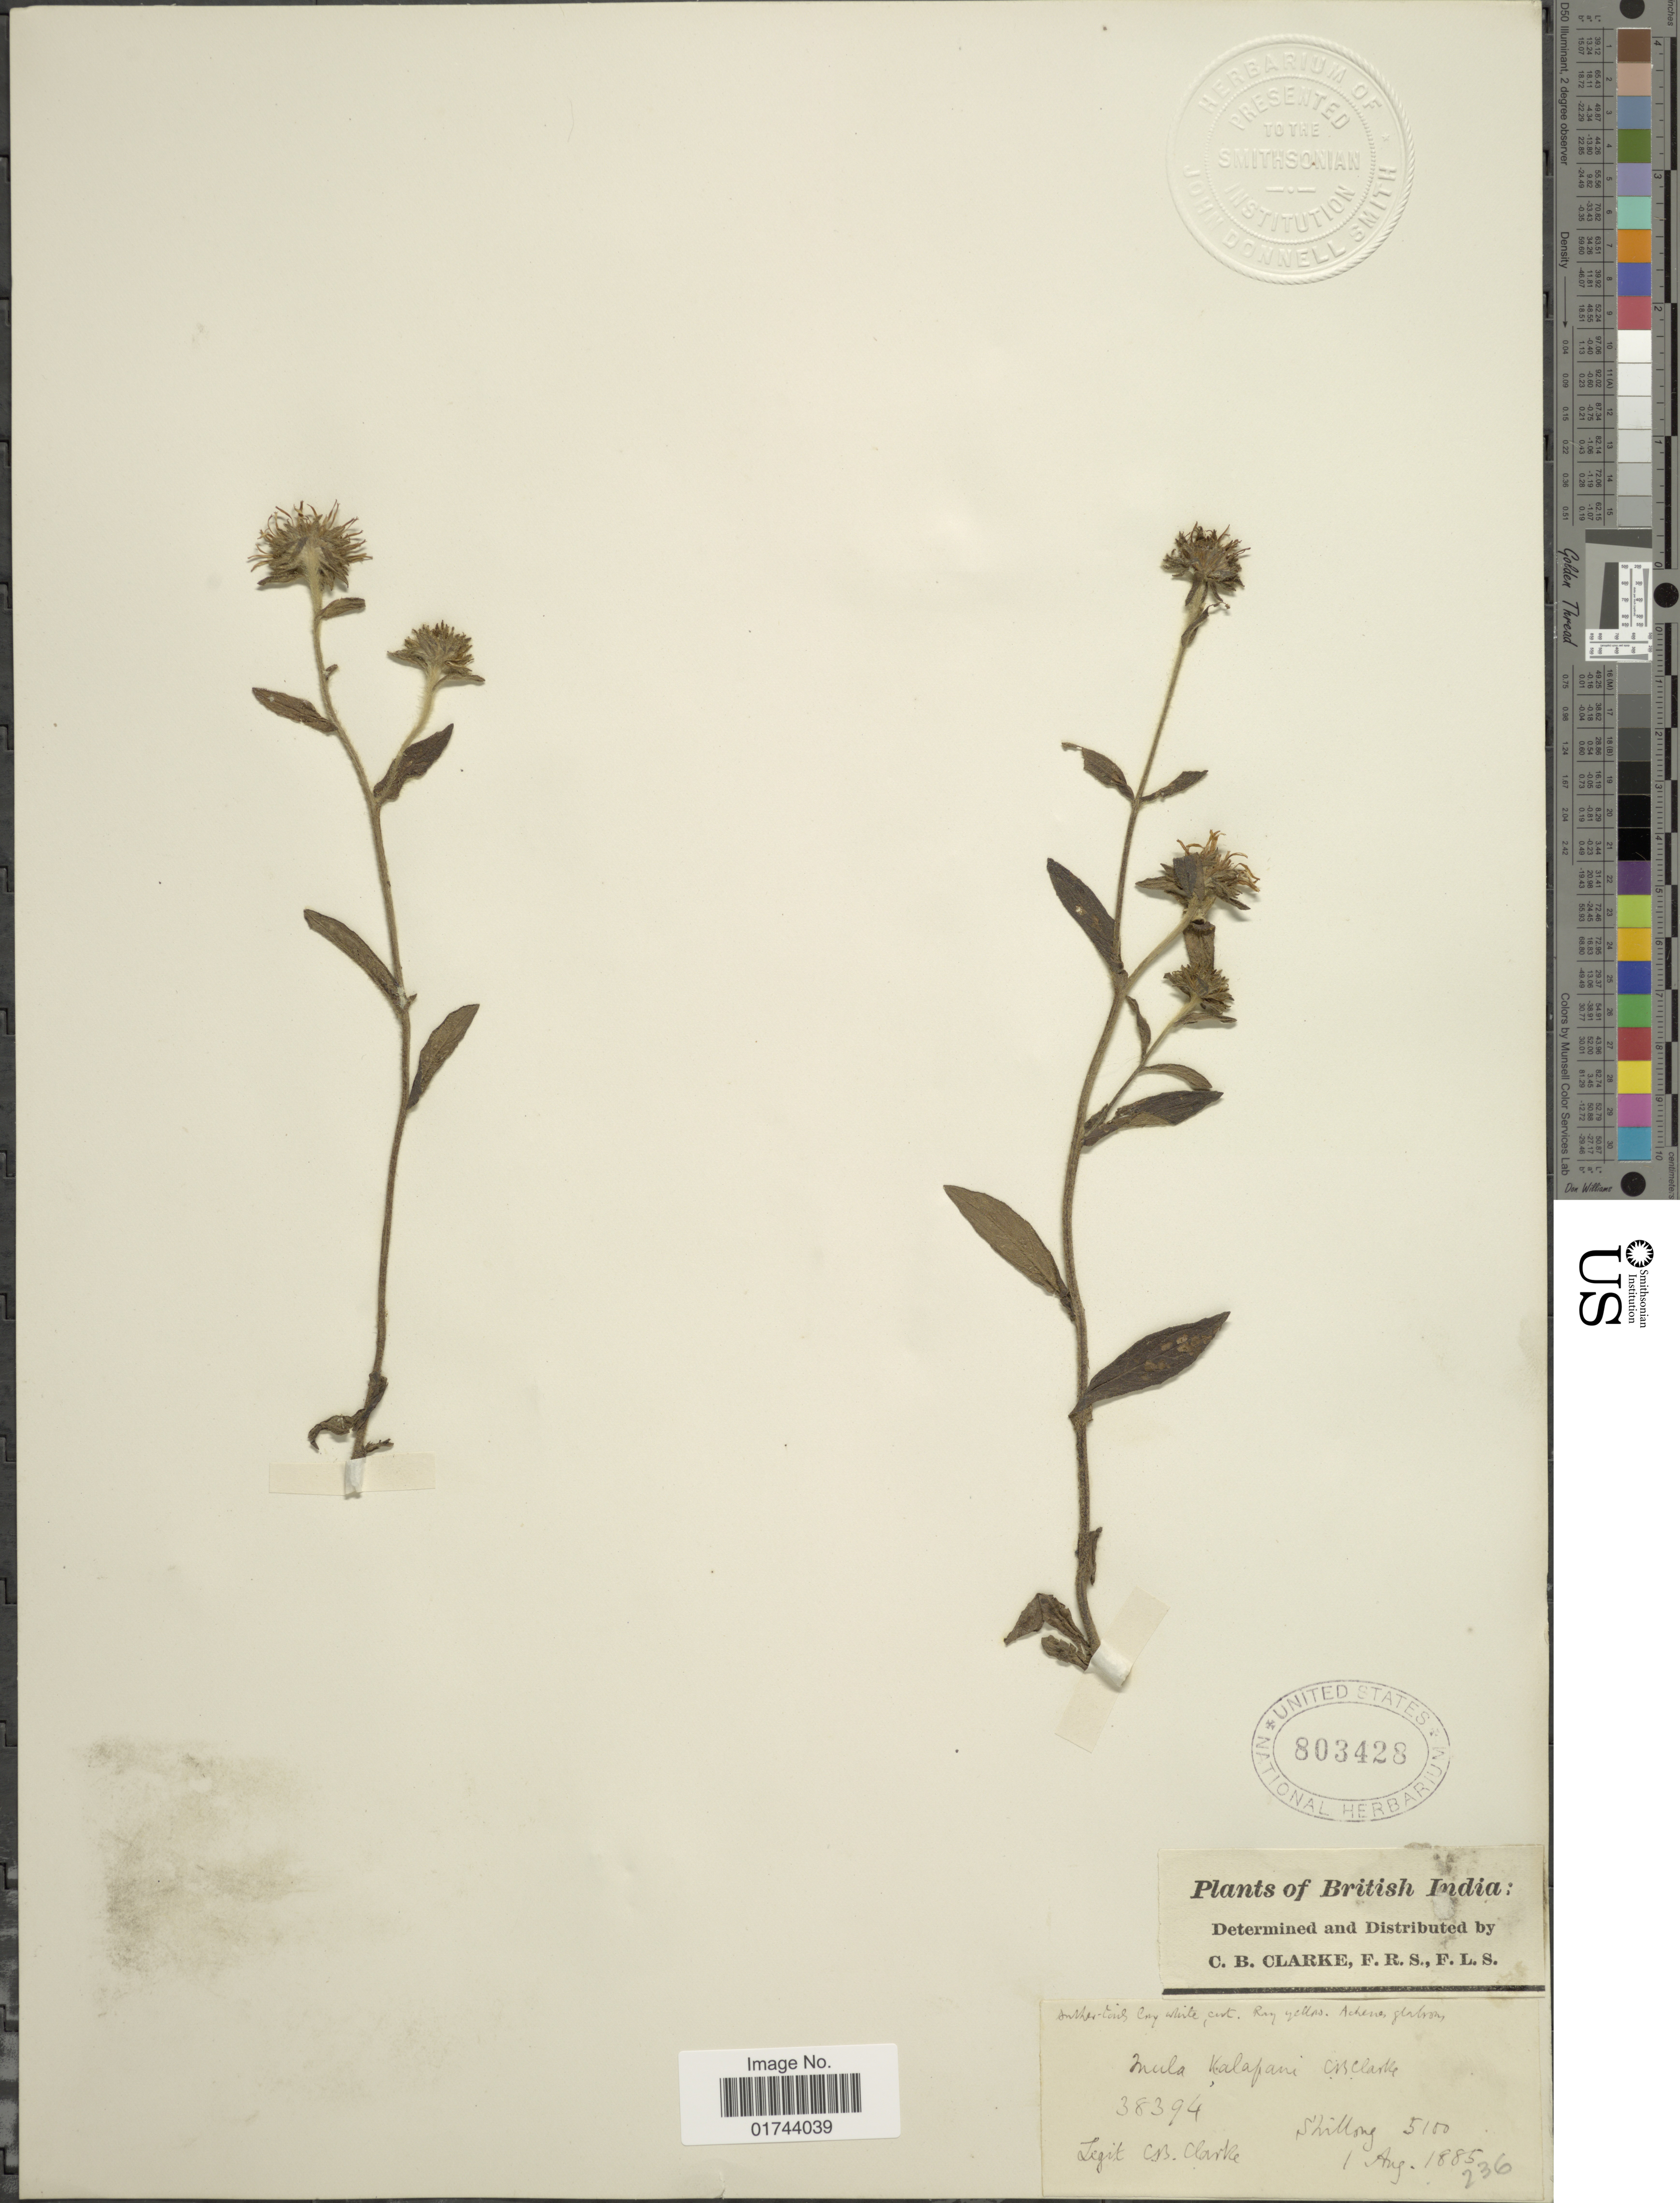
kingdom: Plantae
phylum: Tracheophyta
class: Magnoliopsida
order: Asterales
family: Asteraceae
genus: Inula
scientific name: Inula kalapani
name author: C.B. Clarke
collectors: C. B. Clarke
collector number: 38394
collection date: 1885-08-01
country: India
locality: British India, Shillong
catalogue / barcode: US 702428